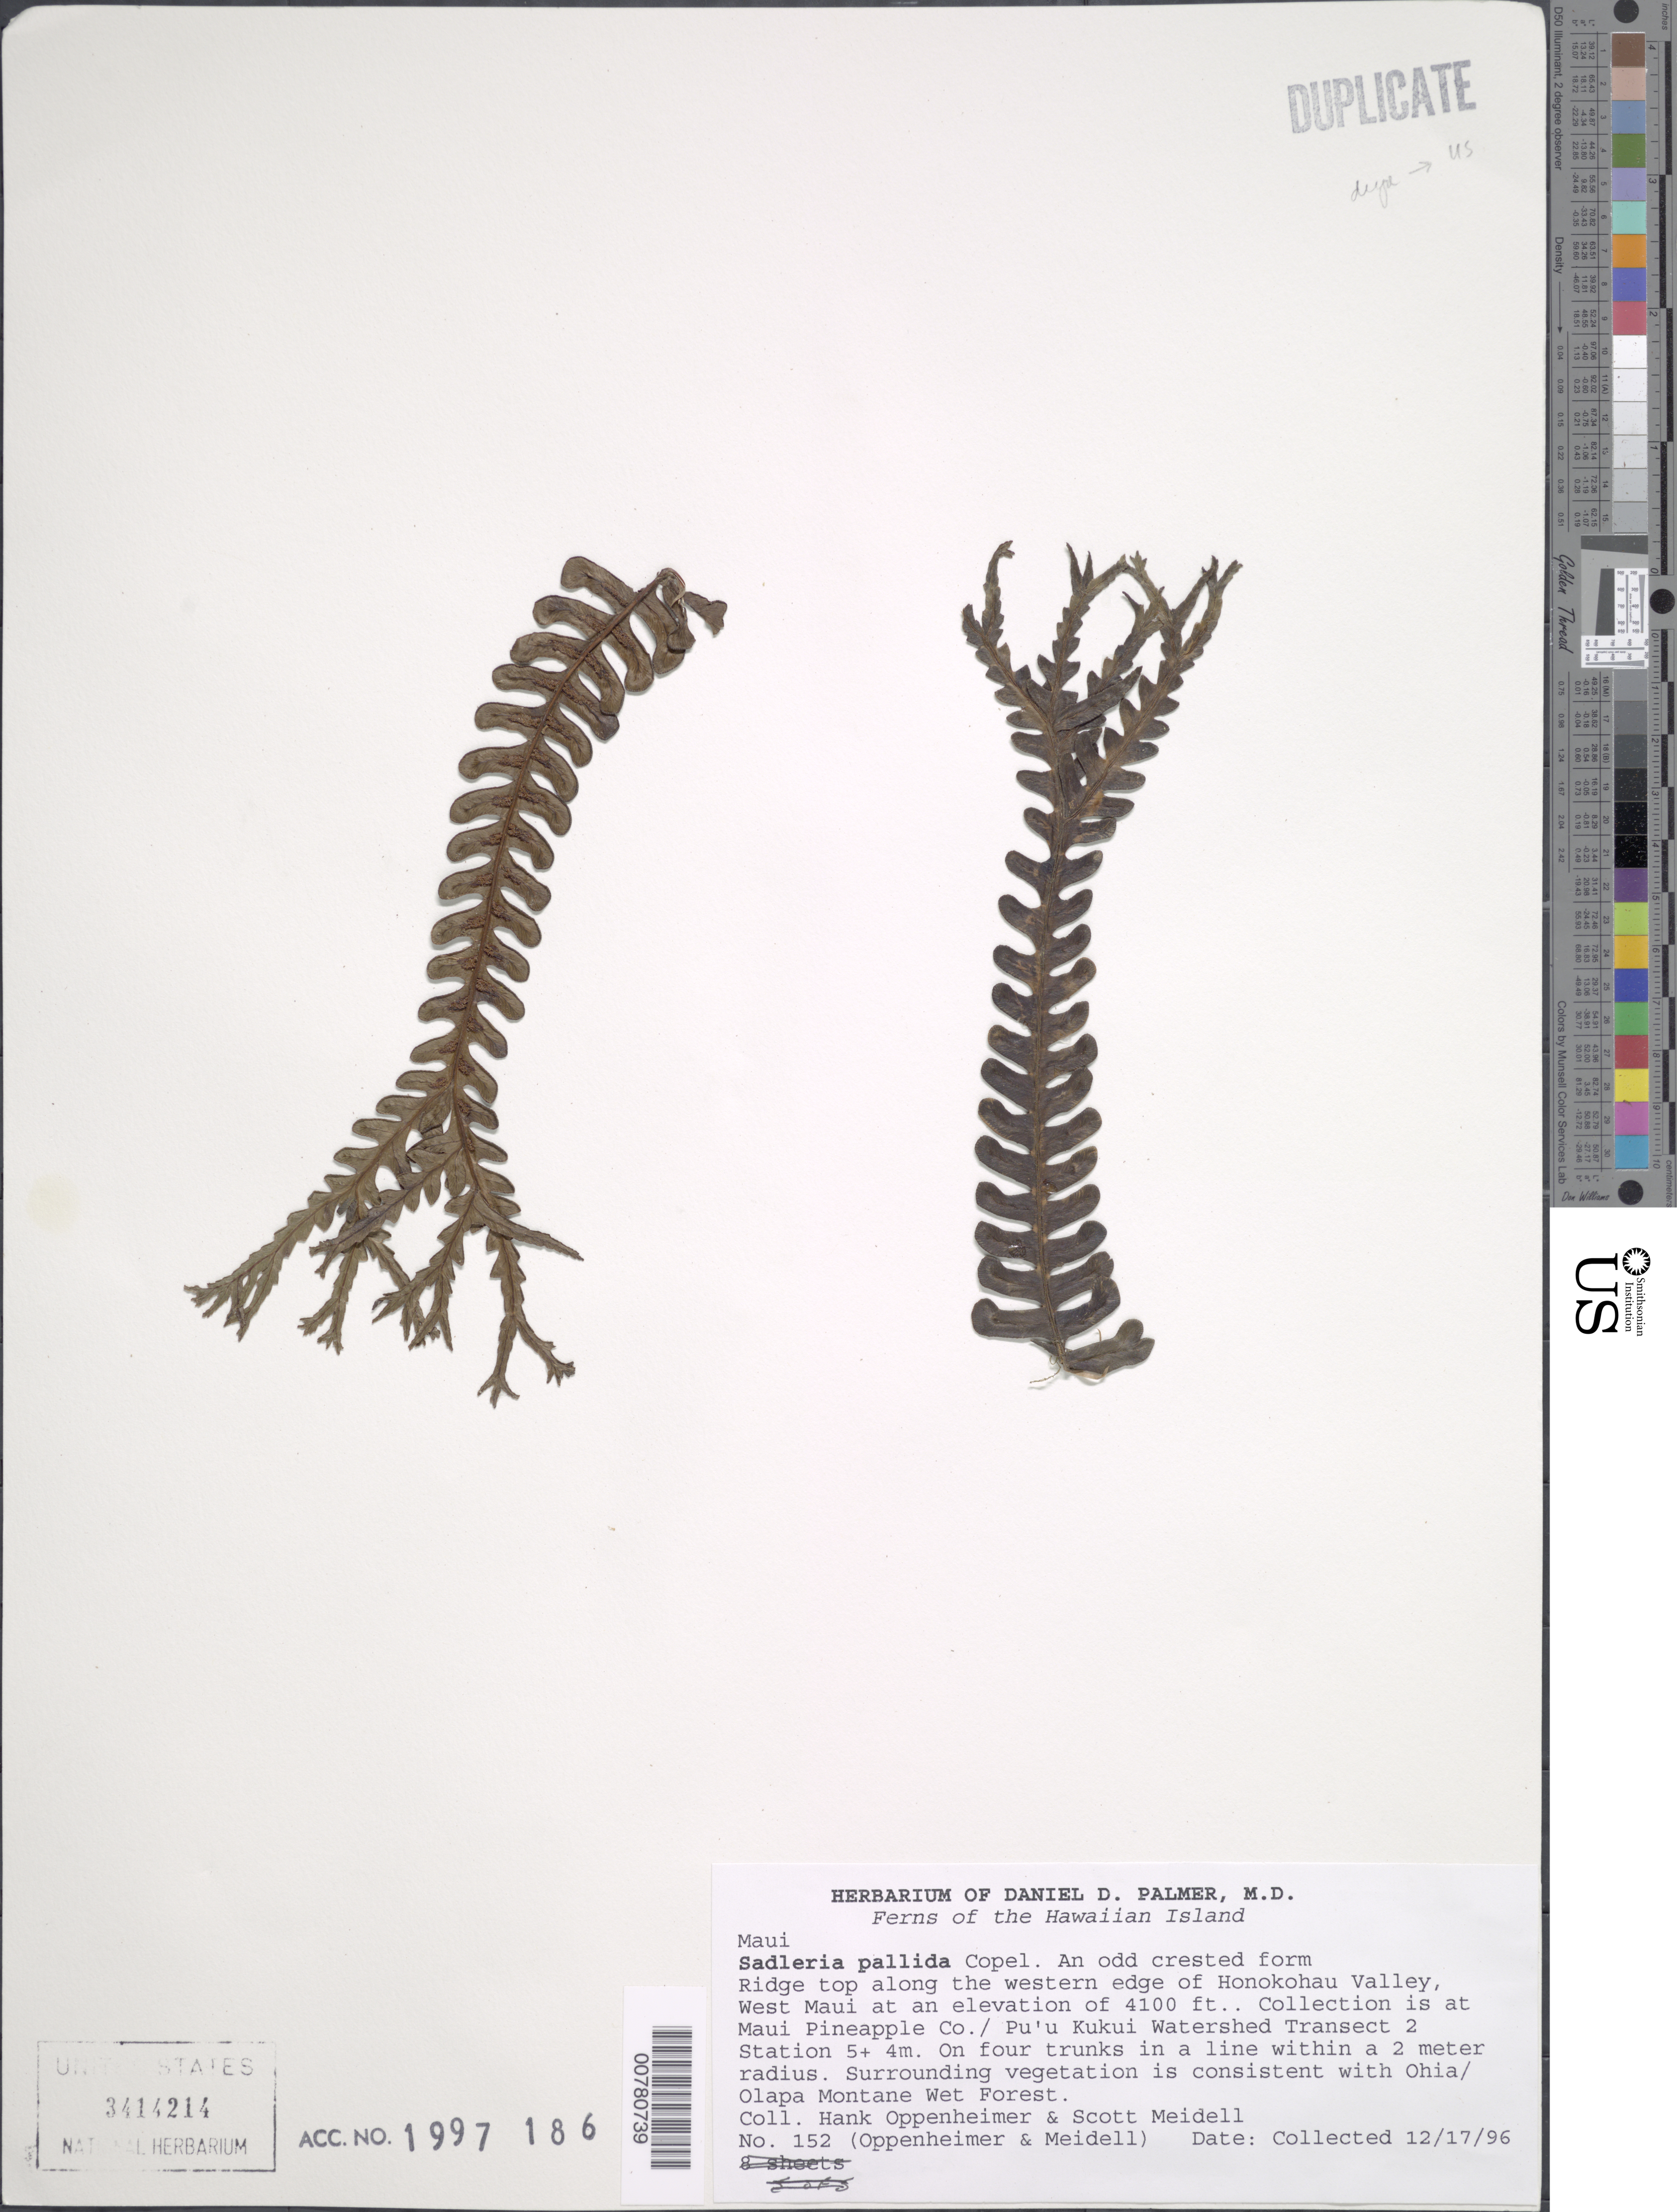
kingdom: Plantae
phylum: Tracheophyta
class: Polypodiopsida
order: Polypodiales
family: Blechnaceae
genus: Sadleria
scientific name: Sadleria pallida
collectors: H. L. Oppenheimer & S. Meidell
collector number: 152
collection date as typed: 17 Dec 1996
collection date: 1996-12-17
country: United States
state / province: Hawaii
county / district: Maui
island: Maui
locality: West, ridge top along W edge of Honokohau Valley, Maui Pineapple/Puu Kukui Watershed transect 2, station 5+ 4m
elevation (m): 1249.7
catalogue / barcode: US 3414214